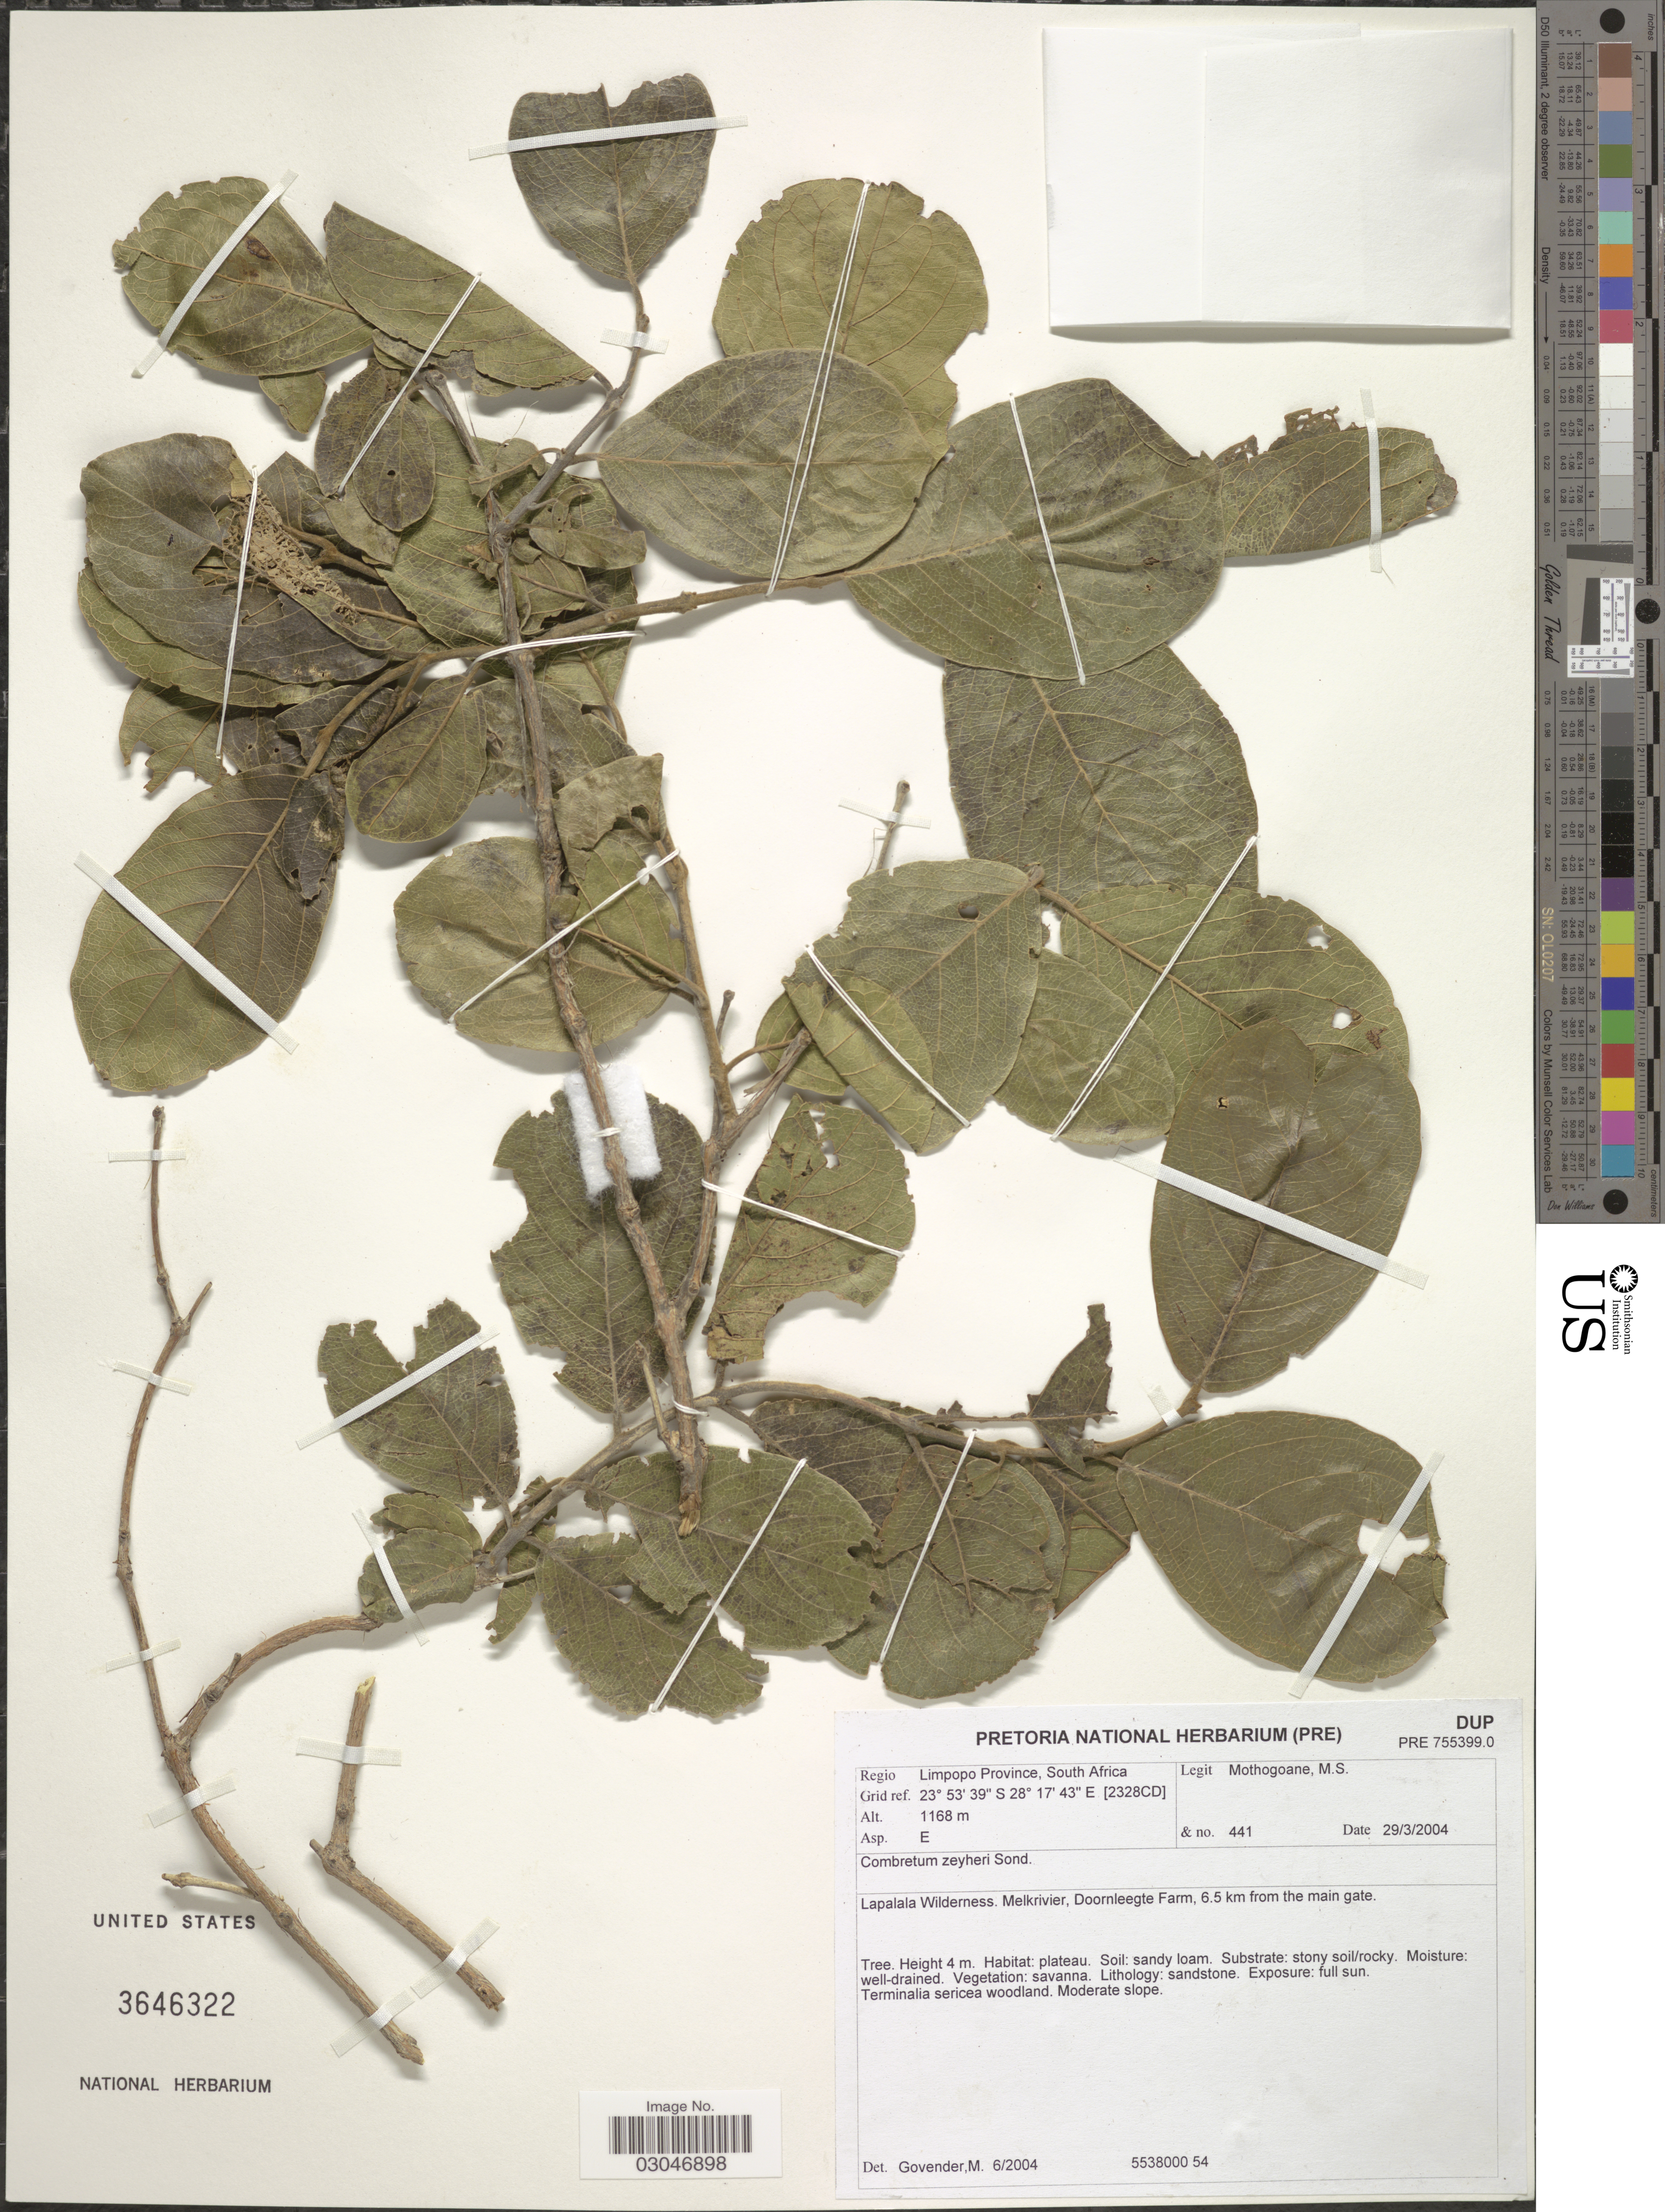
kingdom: Plantae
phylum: Tracheophyta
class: Magnoliopsida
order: Myrtales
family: Combretaceae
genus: Combretum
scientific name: Combretum zeyheri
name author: Sond.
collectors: M. Mothogoane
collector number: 441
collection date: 2004-03-29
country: South Africa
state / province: Limpopo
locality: Regio Limpopo Province, Grid ref. [2328CD], Lapalala Wilderness. Melkrivier, Doornleegte Farm, 6.5 km from the main gate.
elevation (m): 1168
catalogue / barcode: US 3646322